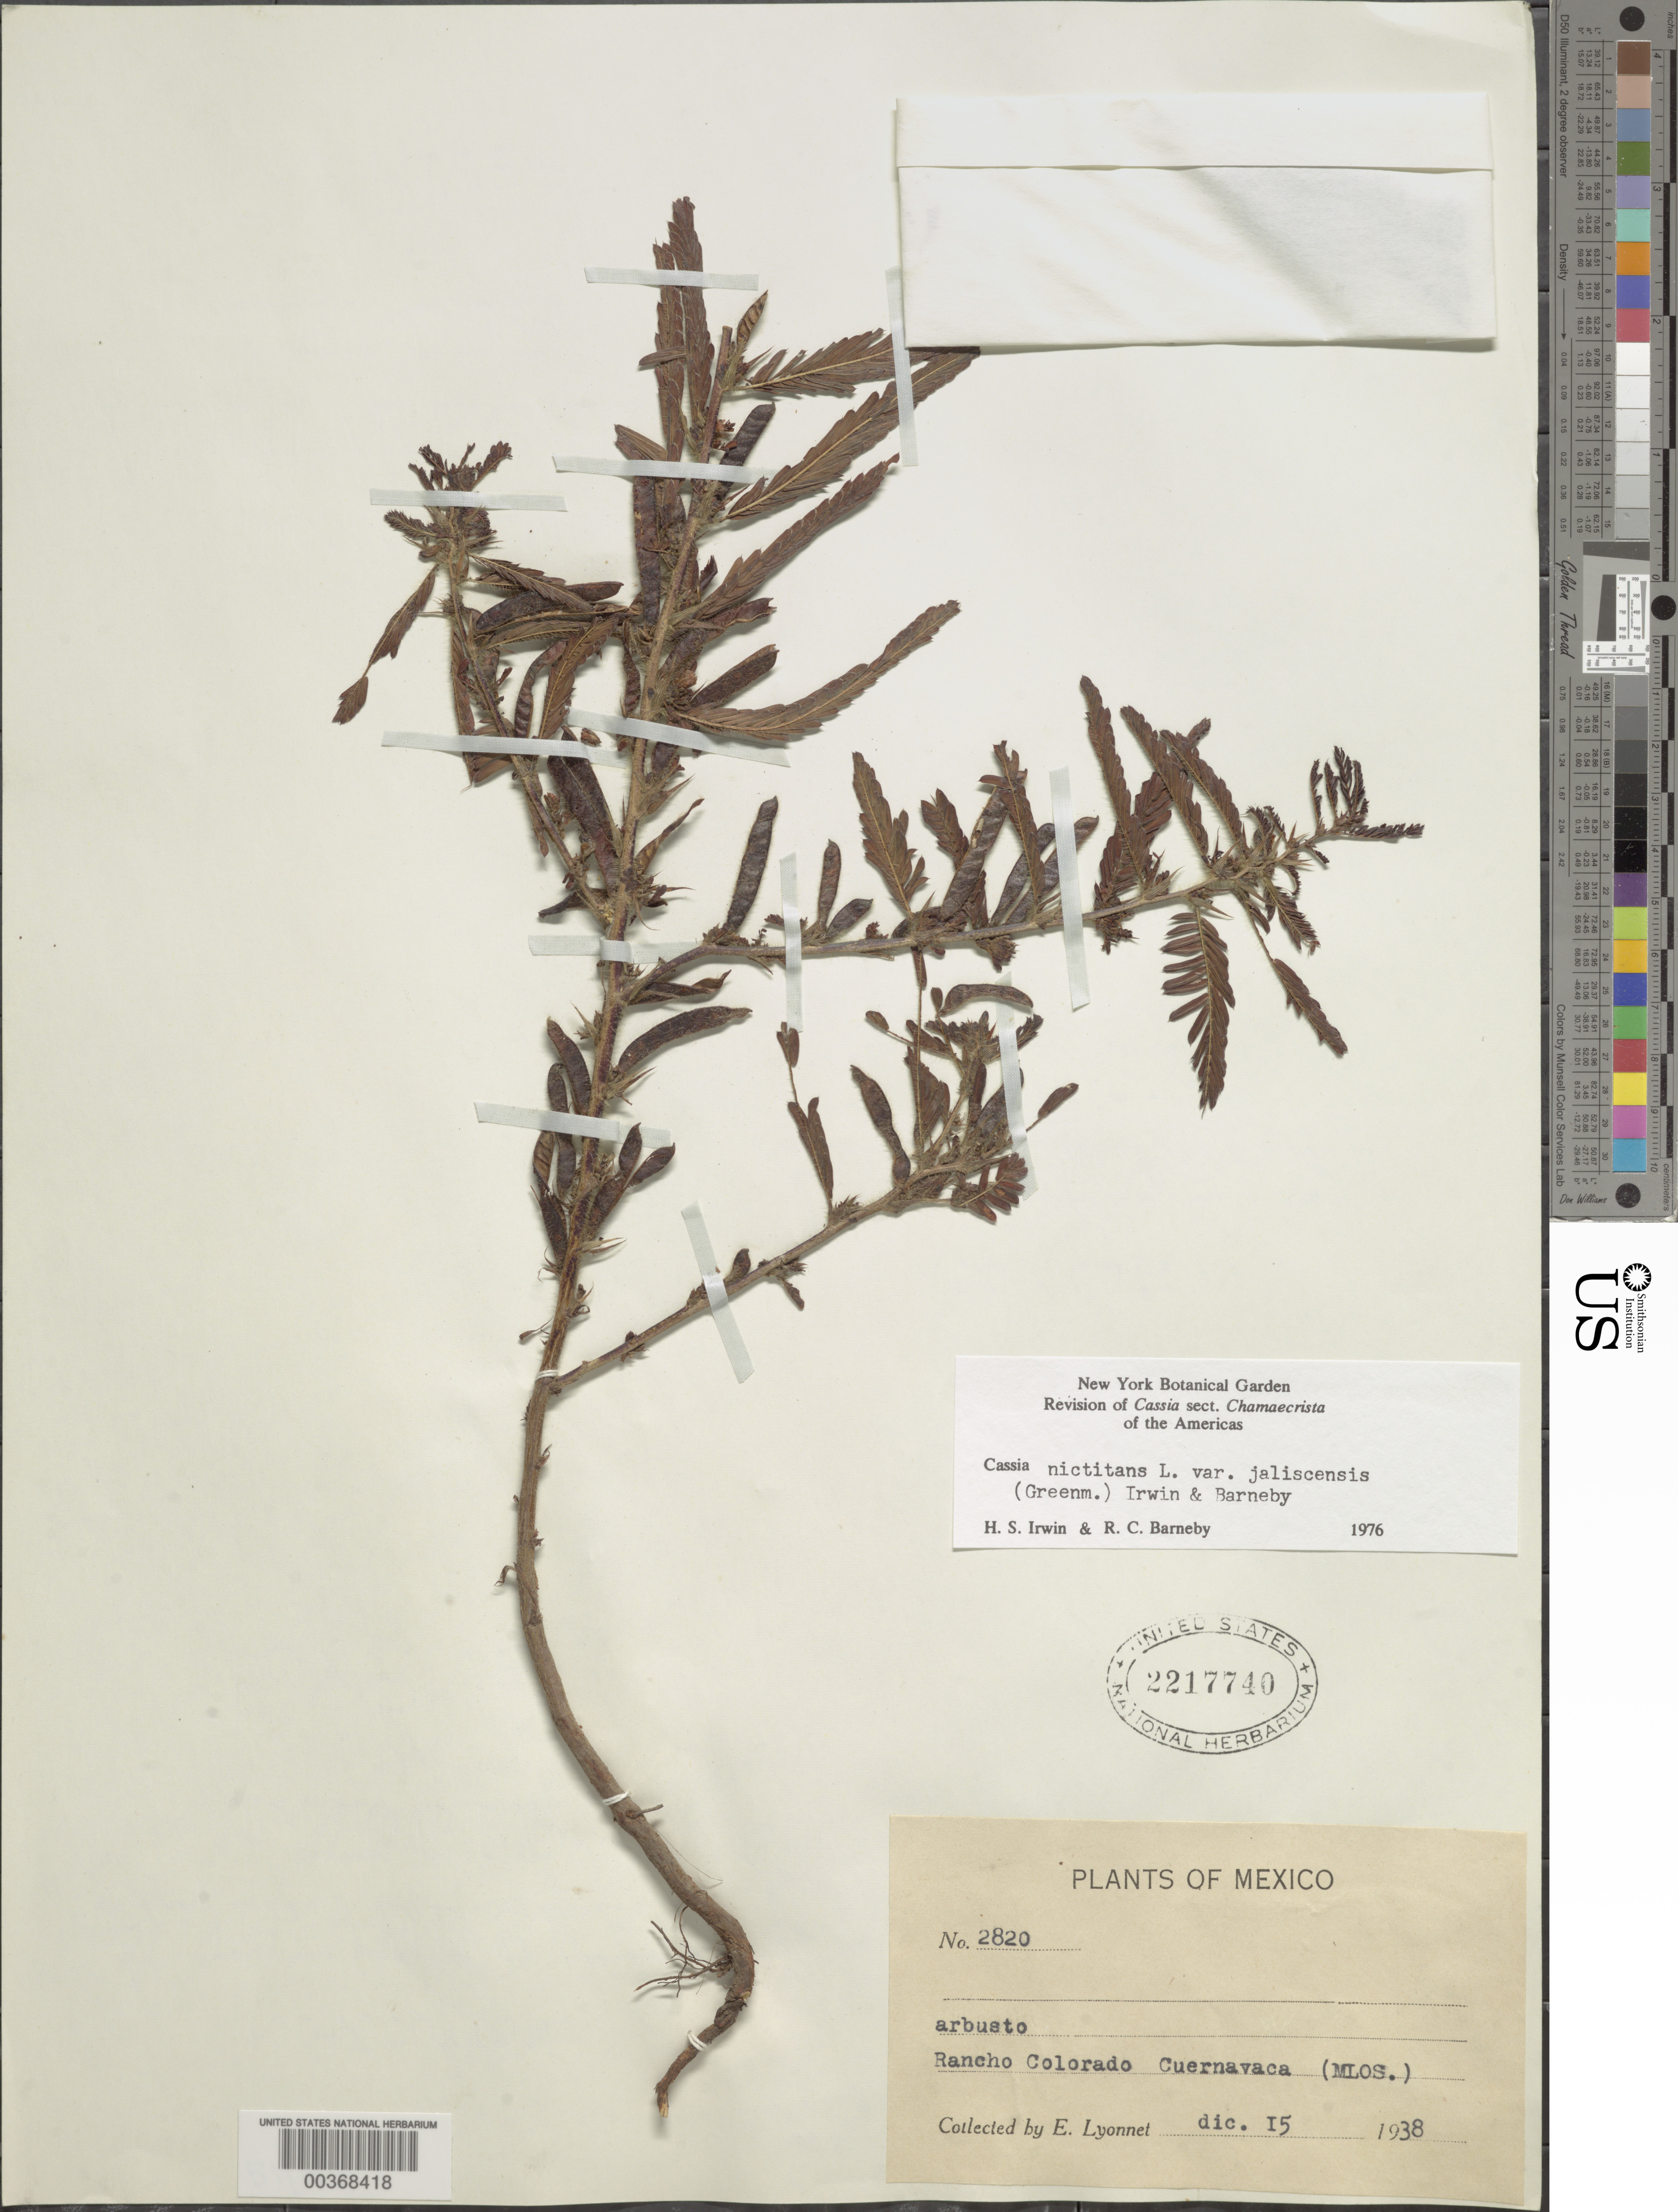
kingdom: Plantae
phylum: Tracheophyta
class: Magnoliopsida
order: Fabales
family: Fabaceae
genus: Chamaecrista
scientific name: Chamaecrista nictitans var. jaliscensis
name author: (Greenm.) H.S. Irwin & Barneby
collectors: Bro. E. Lyonnet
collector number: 2820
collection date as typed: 15 Dec 1938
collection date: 1938-12-15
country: Mexico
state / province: Morelos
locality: Rancho colorado, Cuernavaca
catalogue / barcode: US 2217740